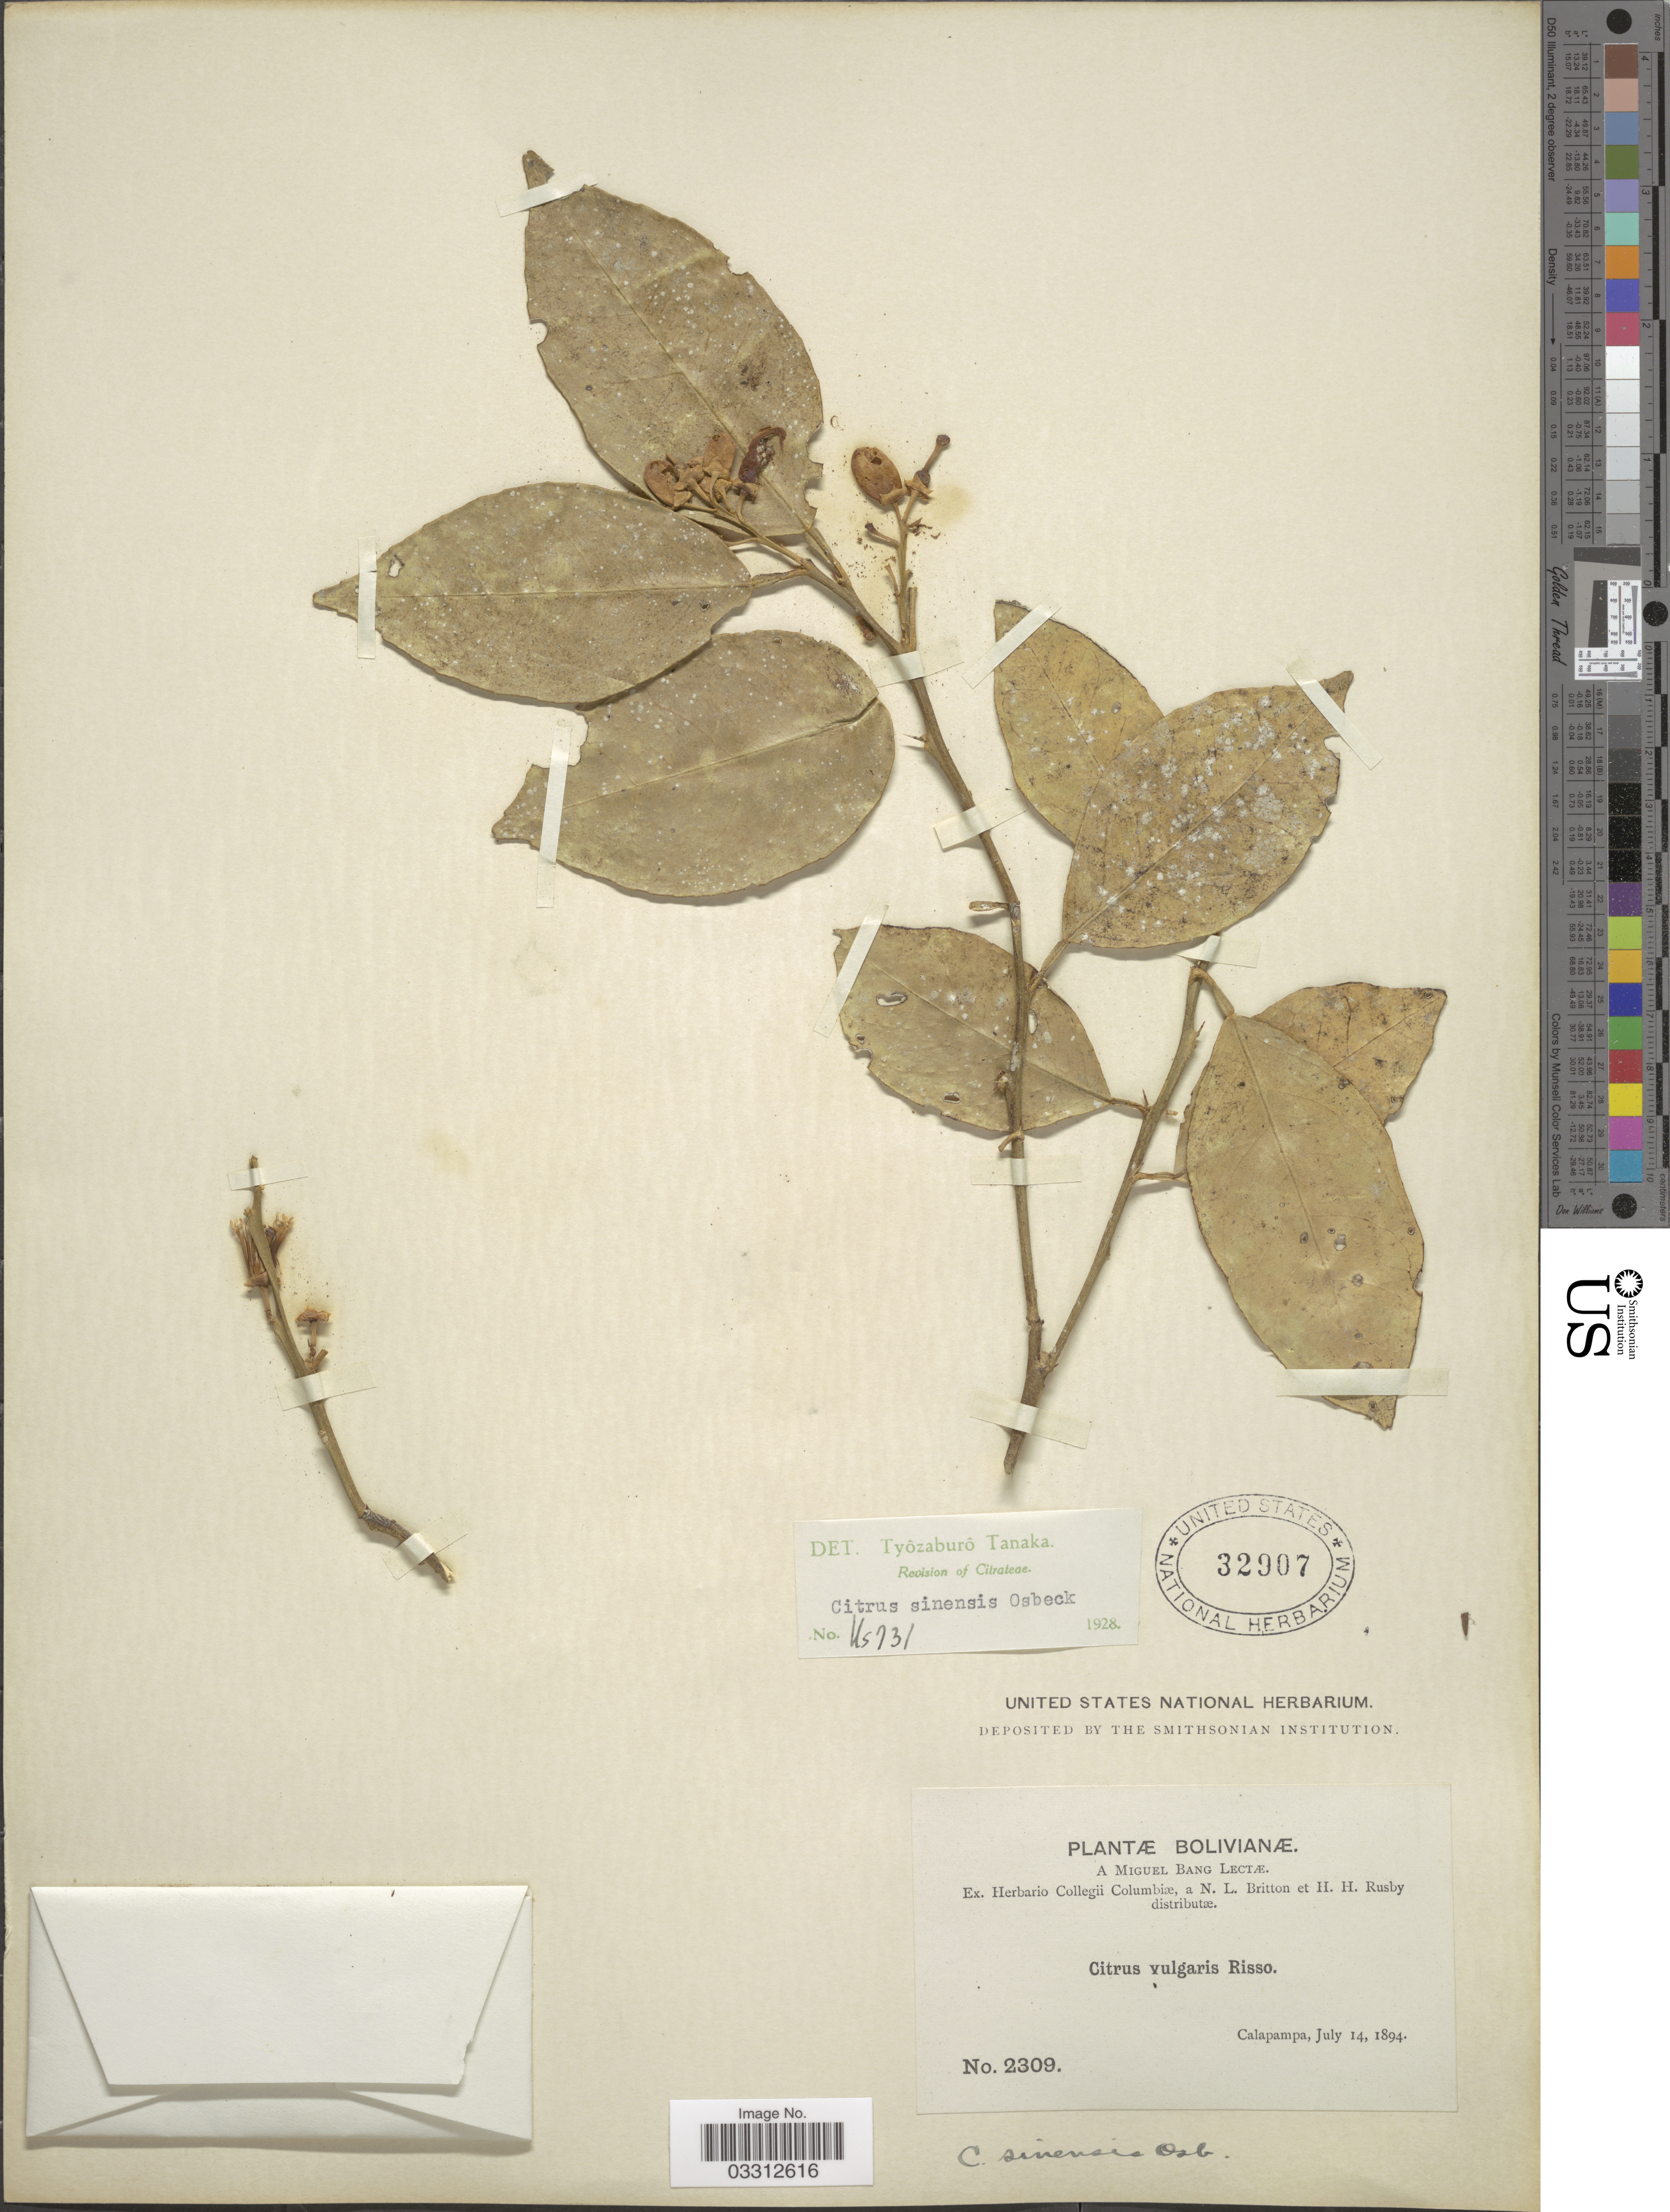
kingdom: Plantae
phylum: Tracheophyta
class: Magnoliopsida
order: Sapindales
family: Rutaceae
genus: Citrus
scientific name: Citrus x sinensis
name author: (L.) Osbeck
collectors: M. Bang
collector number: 2309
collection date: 1894-07-14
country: Bolivia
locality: Calapampa.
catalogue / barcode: US 32907